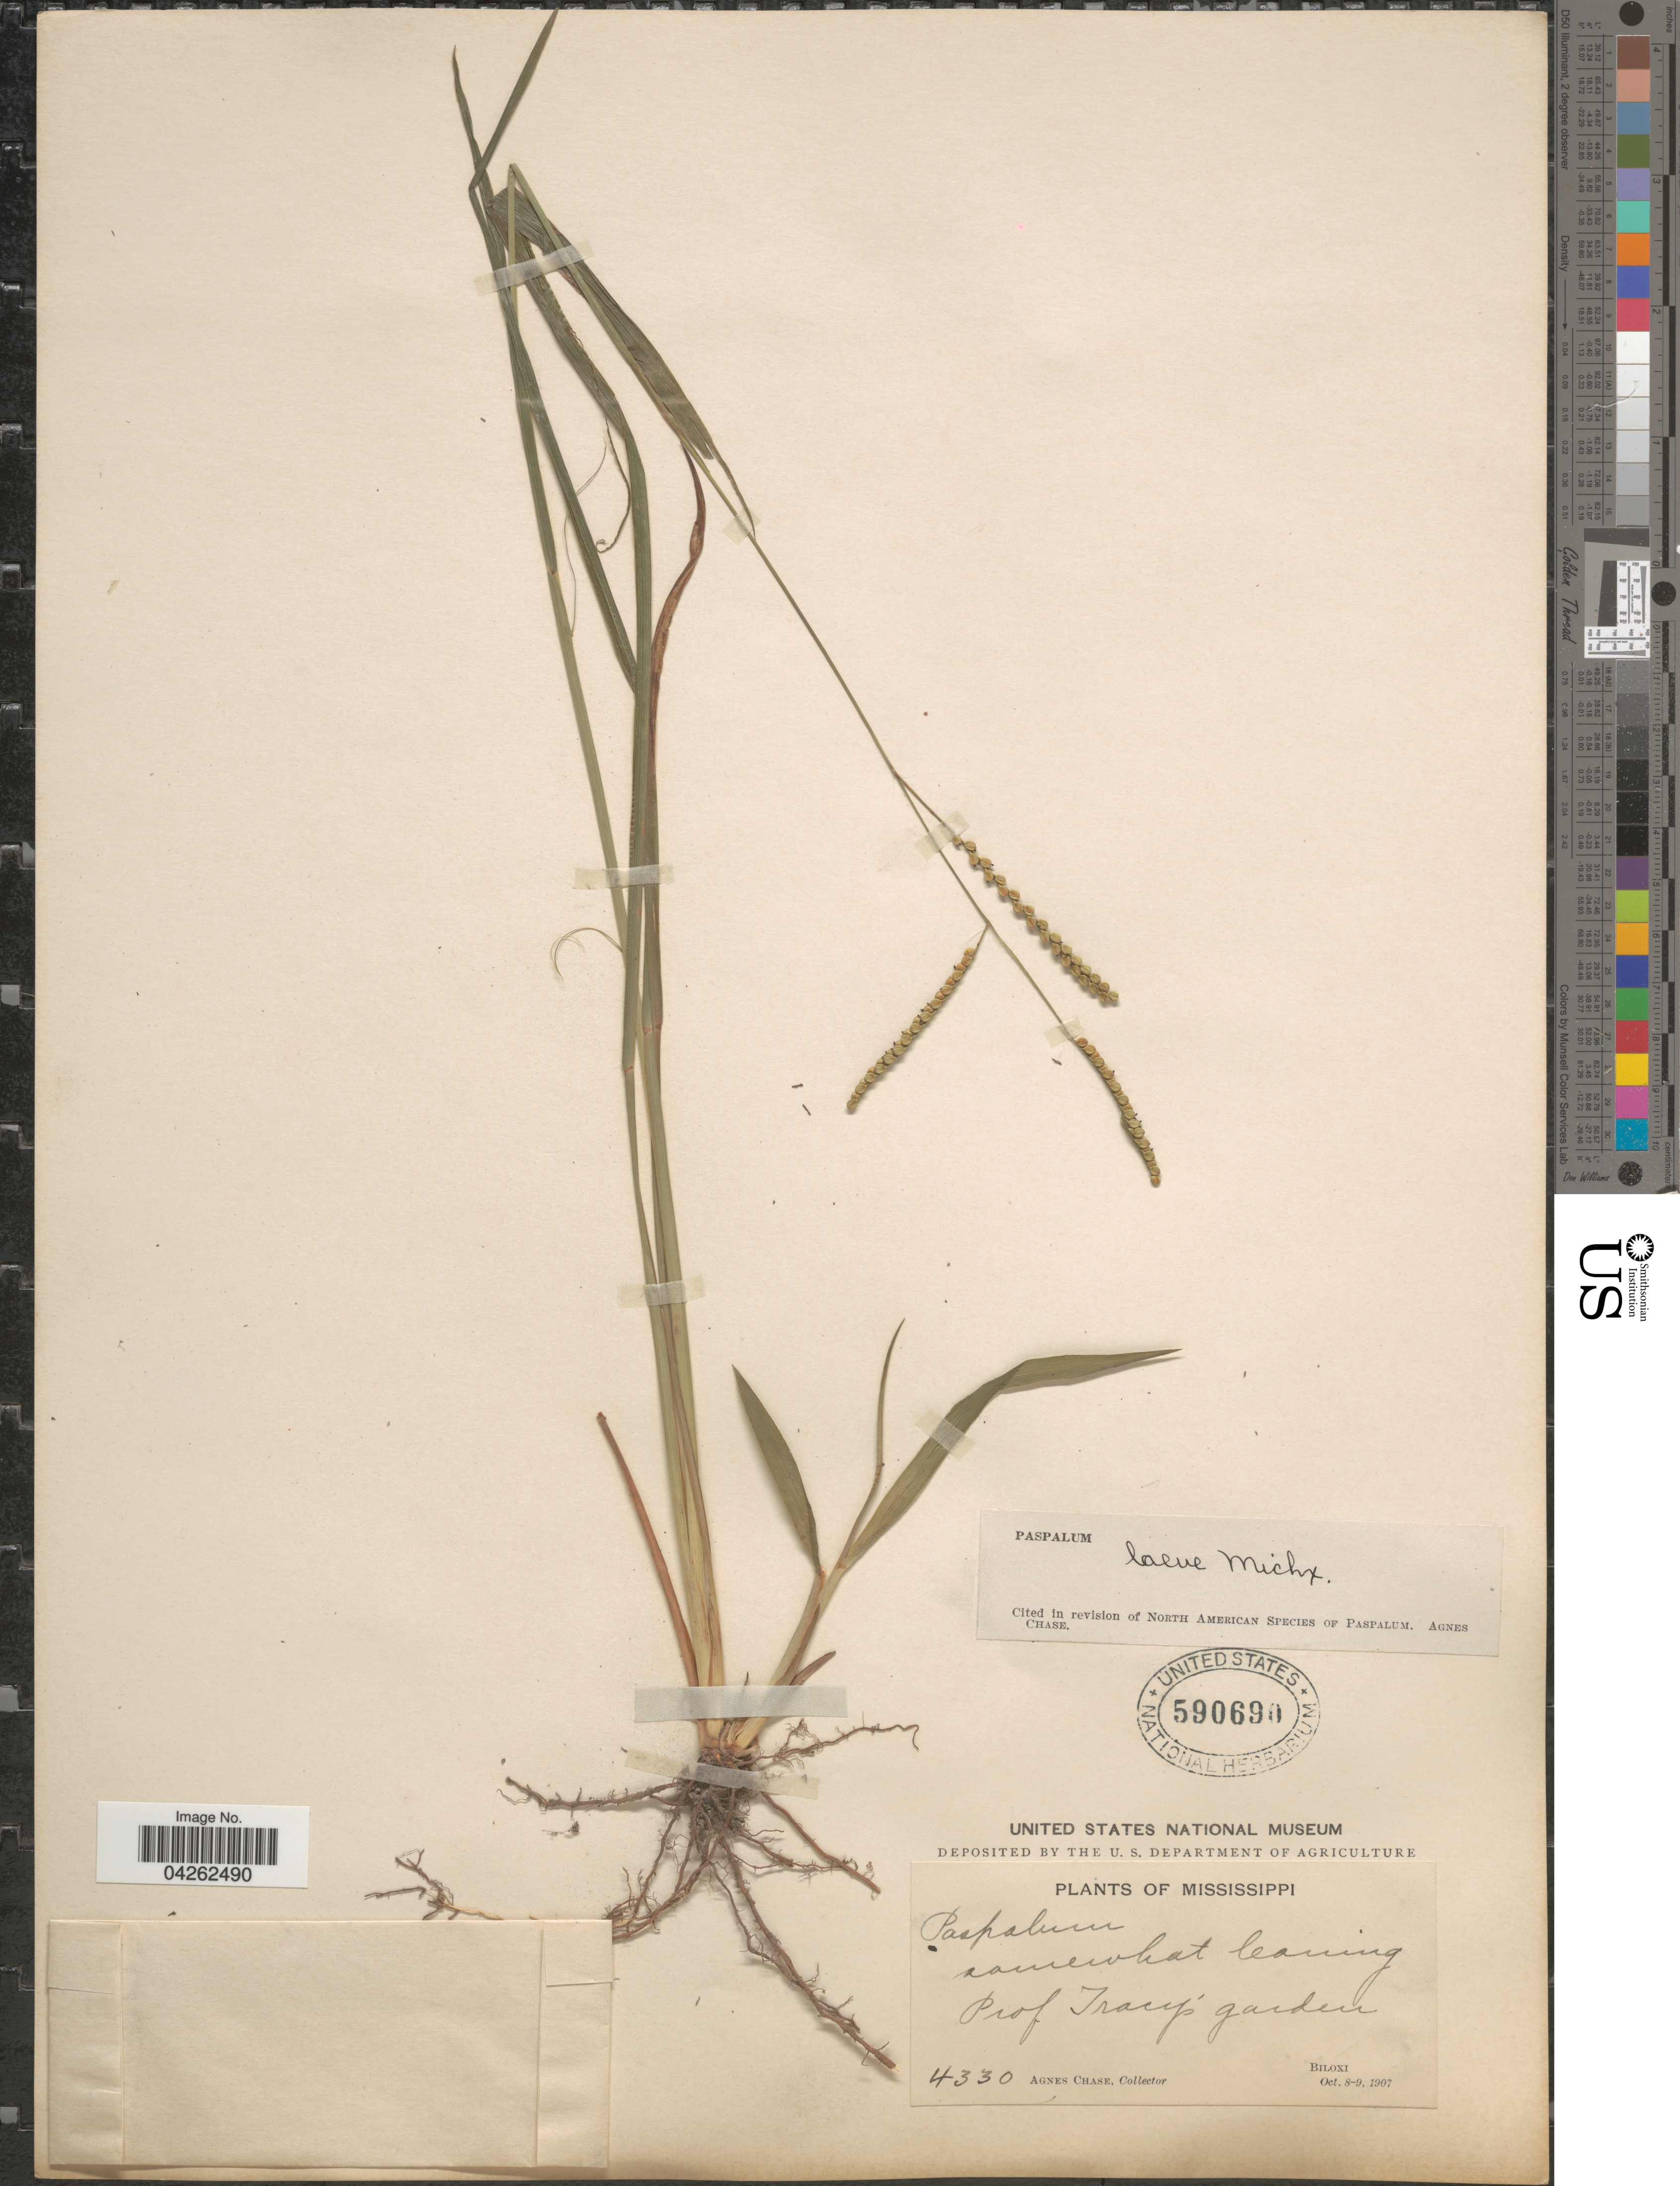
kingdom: Plantae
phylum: Tracheophyta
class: Liliopsida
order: Poales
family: Poaceae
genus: Paspalum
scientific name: Paspalum laeve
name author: Michx.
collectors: A. Chase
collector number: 4330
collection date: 1907-10-08/1907-10-09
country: United States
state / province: Mississippi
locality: Prof Tracy's garden. Biloxi.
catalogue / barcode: US 590690